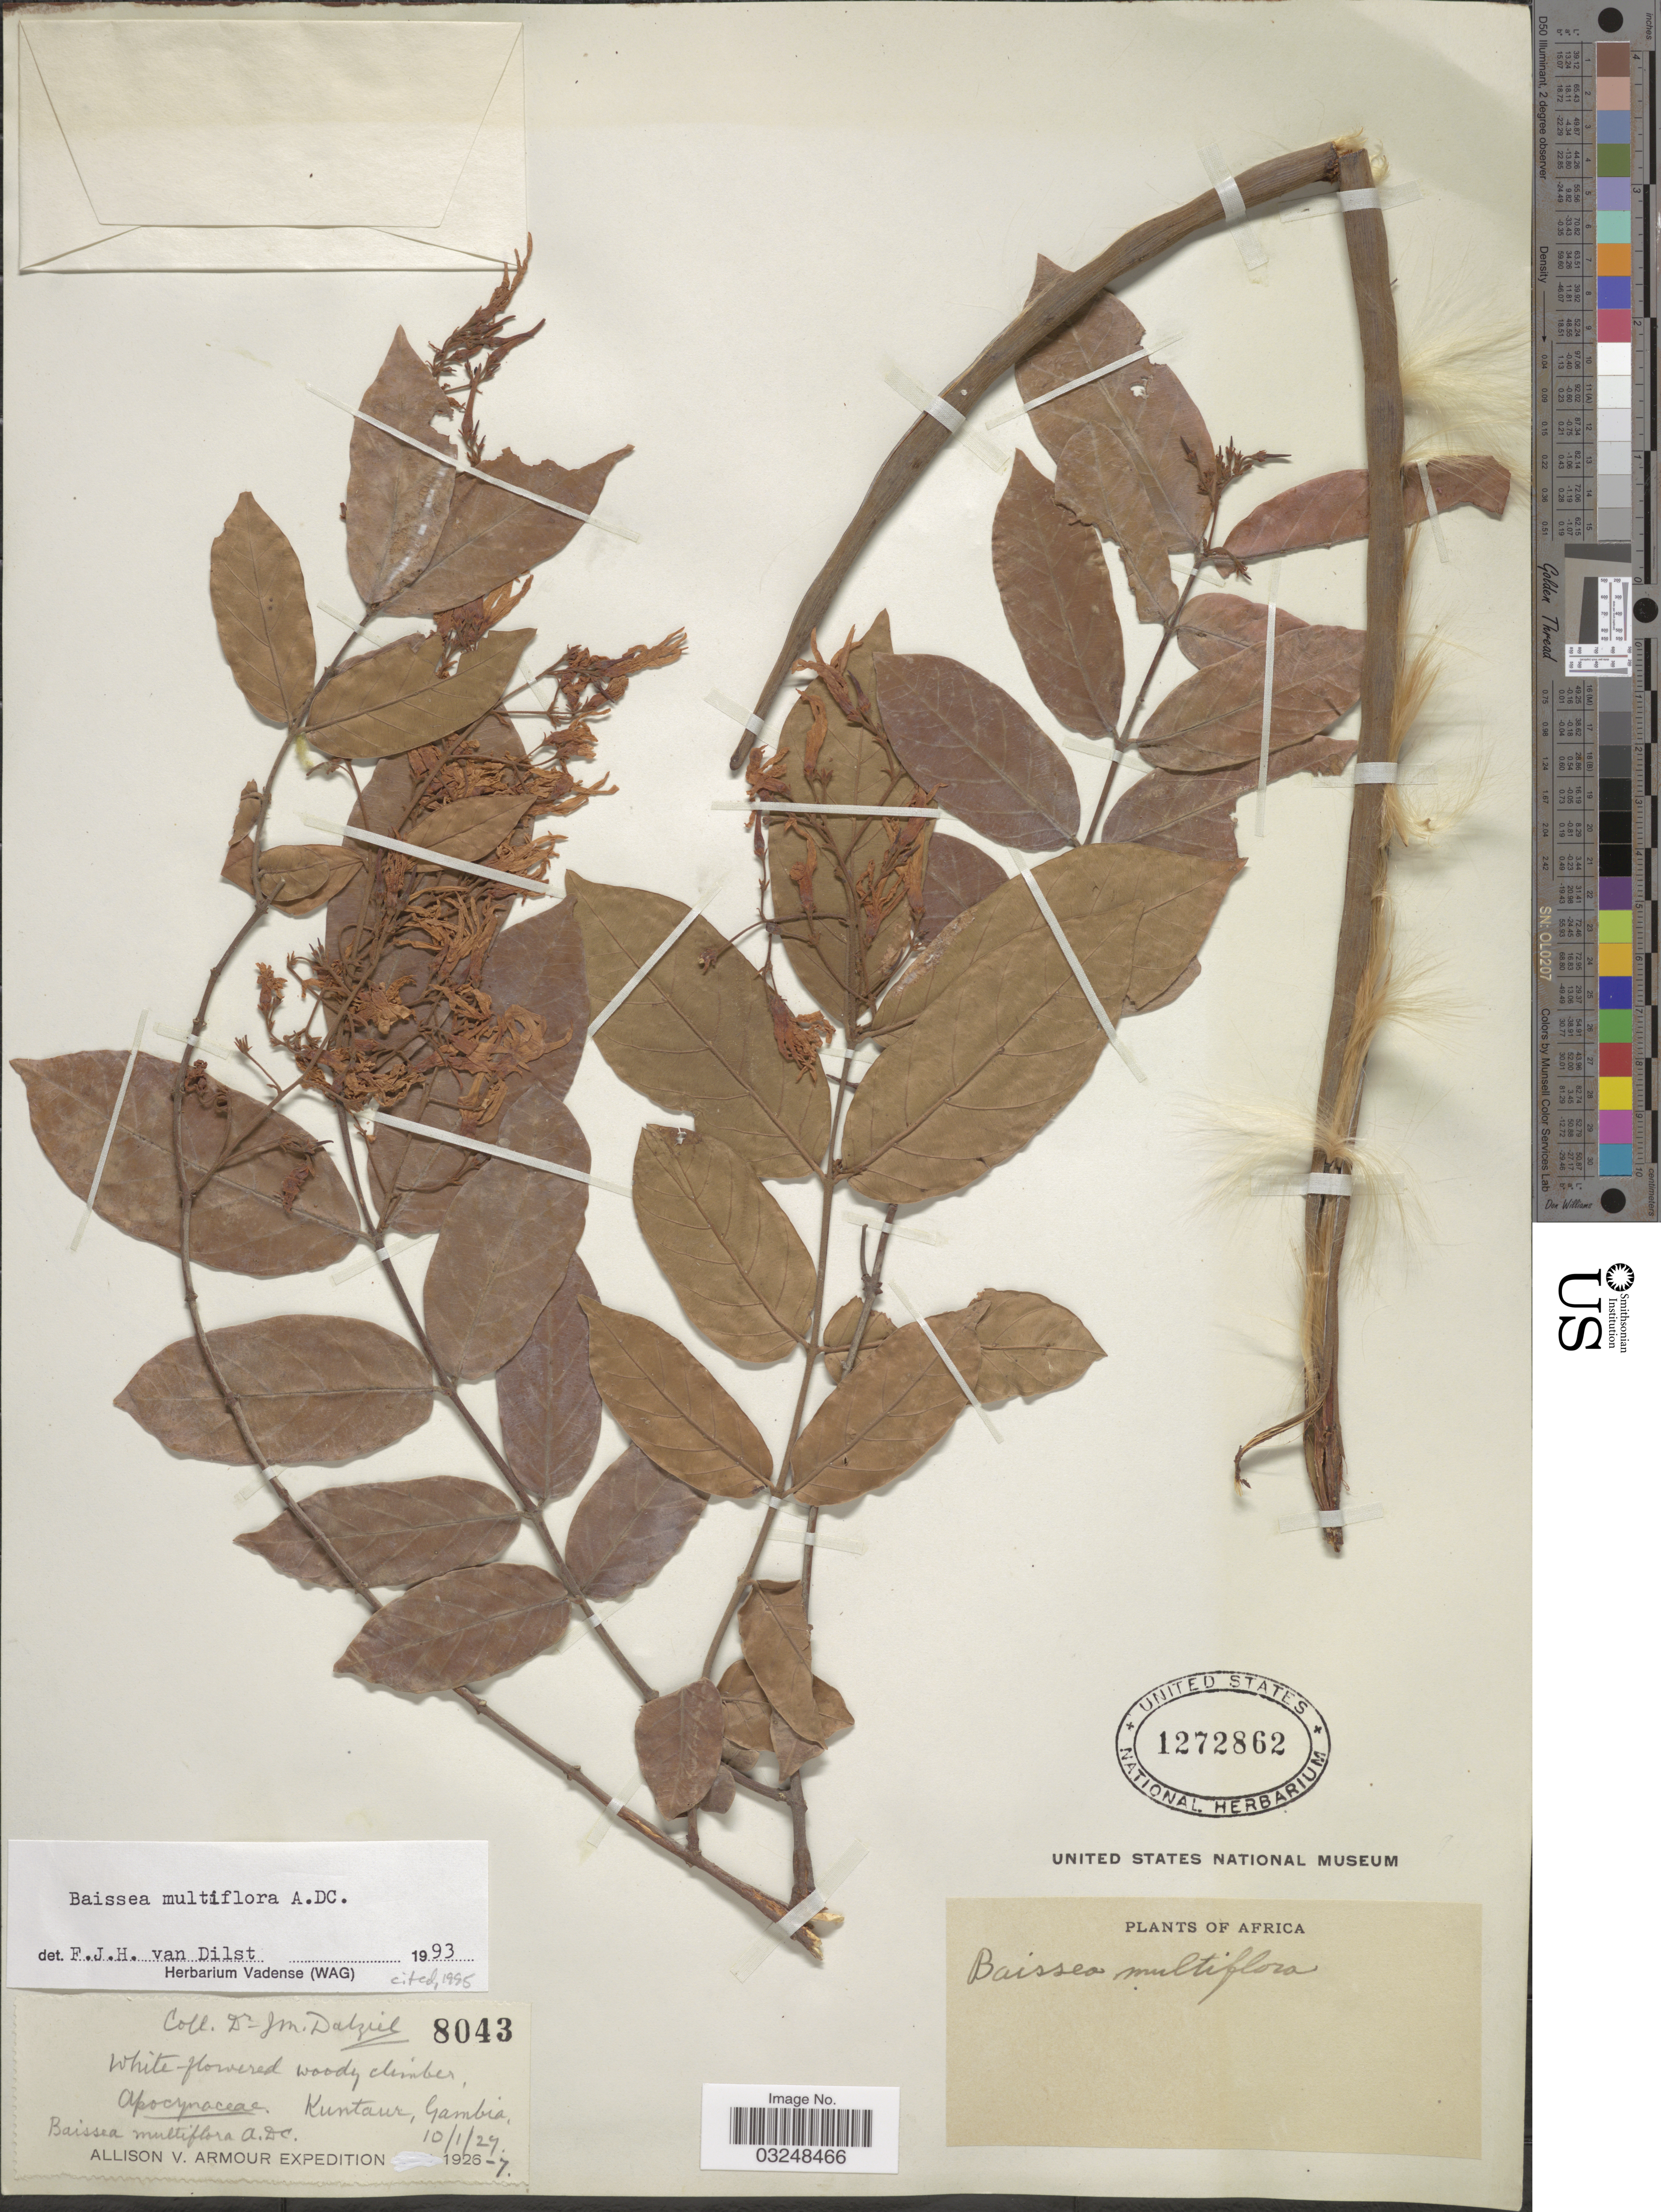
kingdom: Plantae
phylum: Tracheophyta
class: Magnoliopsida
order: Gentianales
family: Apocynaceae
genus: Baissea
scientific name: Baissea multiflora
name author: A. DC.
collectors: J. Dalziel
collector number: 8043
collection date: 1927-01-10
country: Gambia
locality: Kuntaur, Gambia.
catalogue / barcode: US 1272862